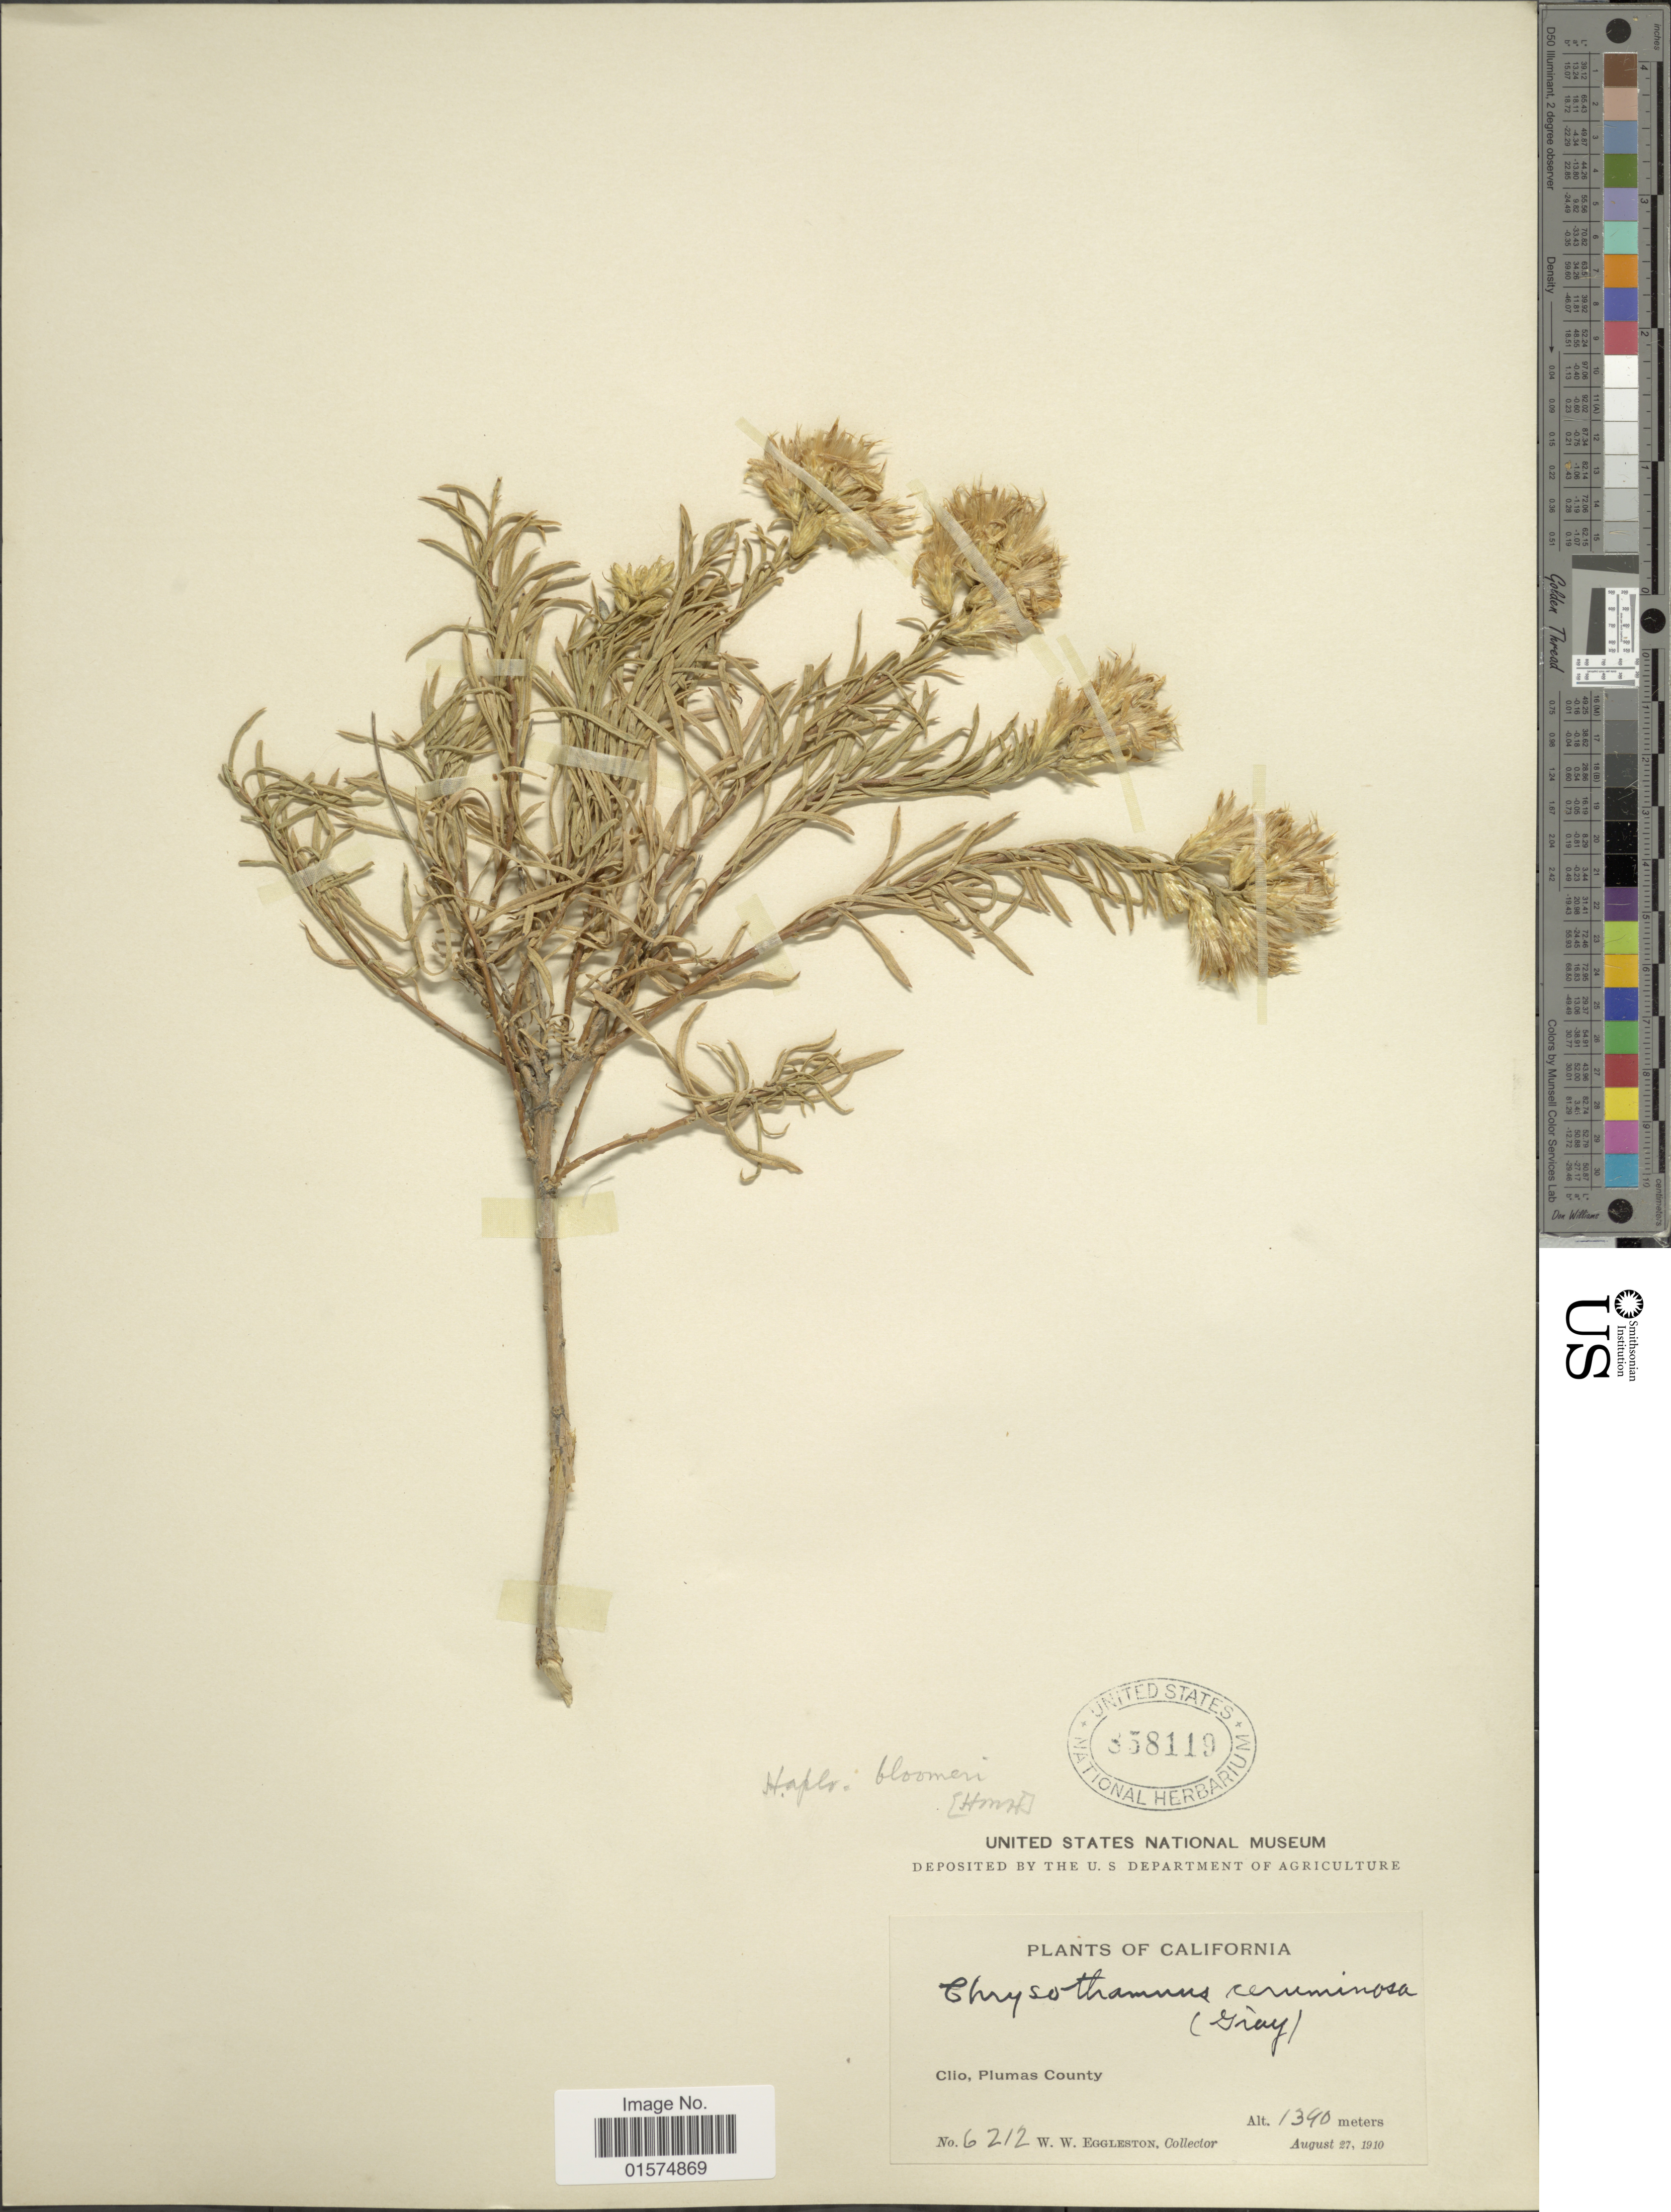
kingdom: Plantae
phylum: Tracheophyta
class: Magnoliopsida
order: Asterales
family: Asteraceae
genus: Ericameria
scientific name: Ericameria bloomeri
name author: (A. Gray) J.F. Macbr.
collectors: W. W. Eggleston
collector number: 6212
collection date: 1910-08-27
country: United States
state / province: California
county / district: Plumas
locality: Clio, Plumas County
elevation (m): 1390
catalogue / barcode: US 858119